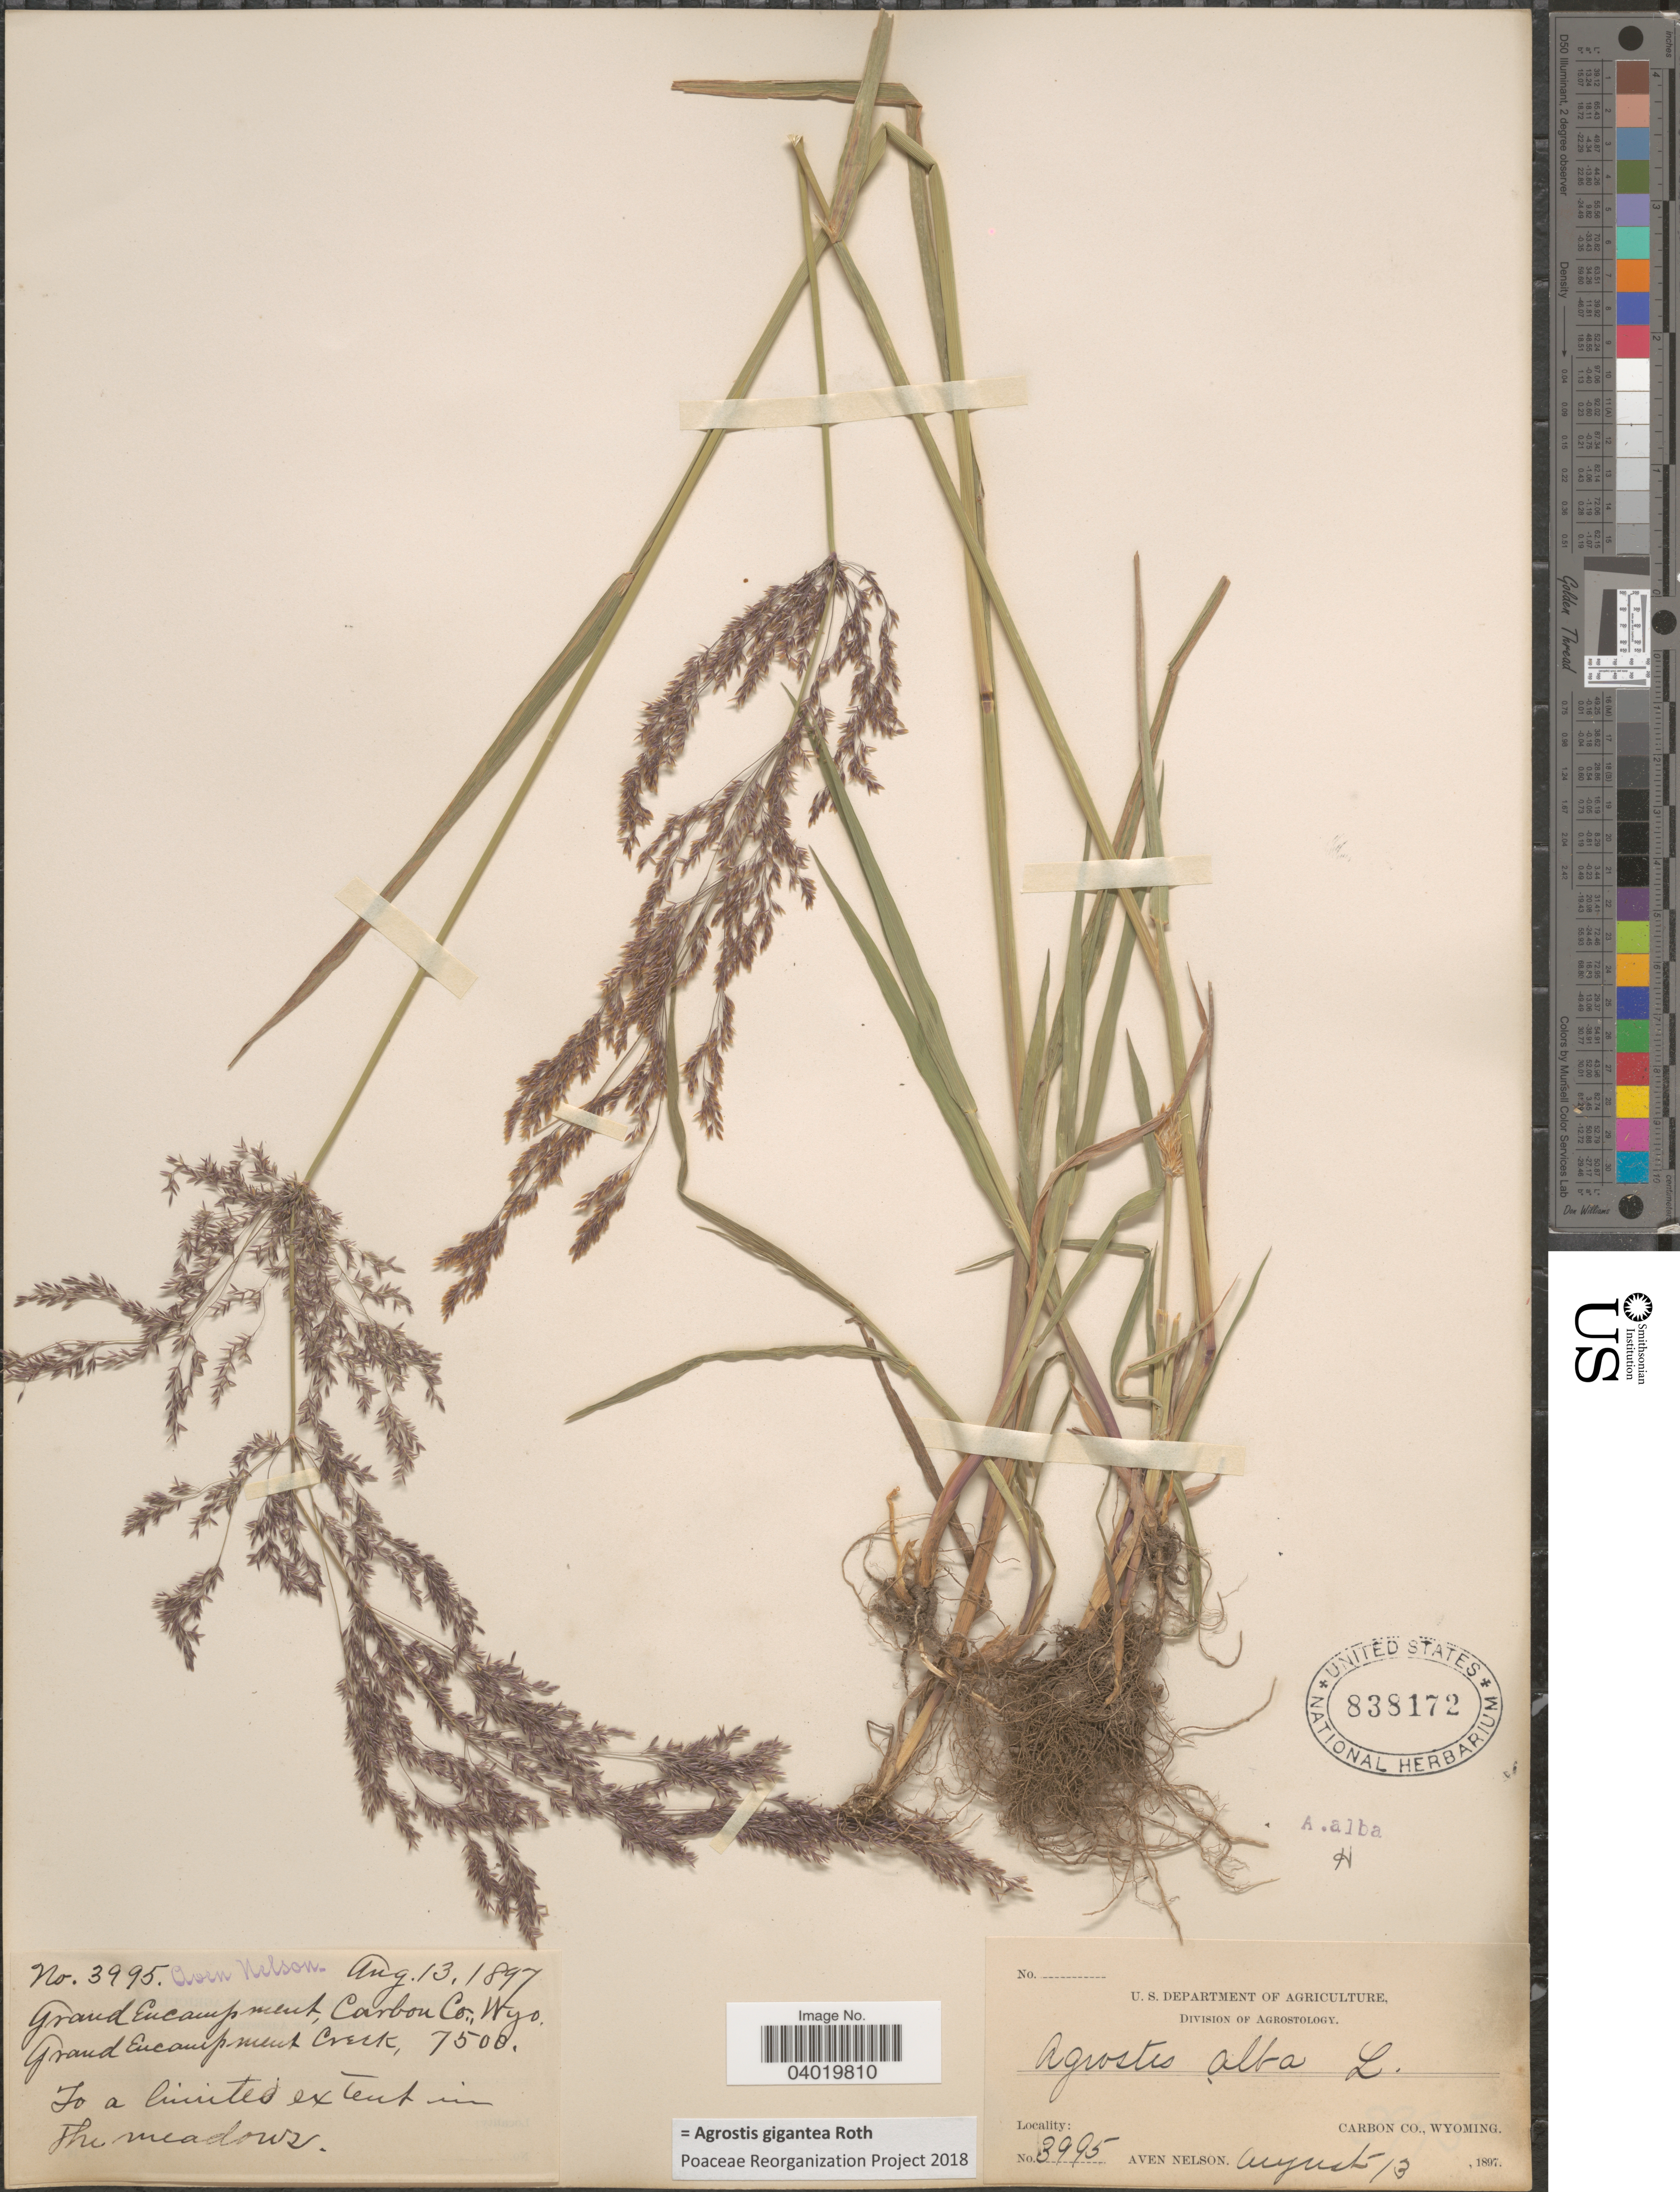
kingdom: Plantae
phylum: Tracheophyta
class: Liliopsida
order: Poales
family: Poaceae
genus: Agrostis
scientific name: Agrostis gigantea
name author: Roth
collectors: A. Nelson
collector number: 3995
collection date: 1897-08-13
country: United States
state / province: Wyoming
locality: Grand Encampment, Carbon Co. Grand Encampment Creek.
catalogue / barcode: US 838172